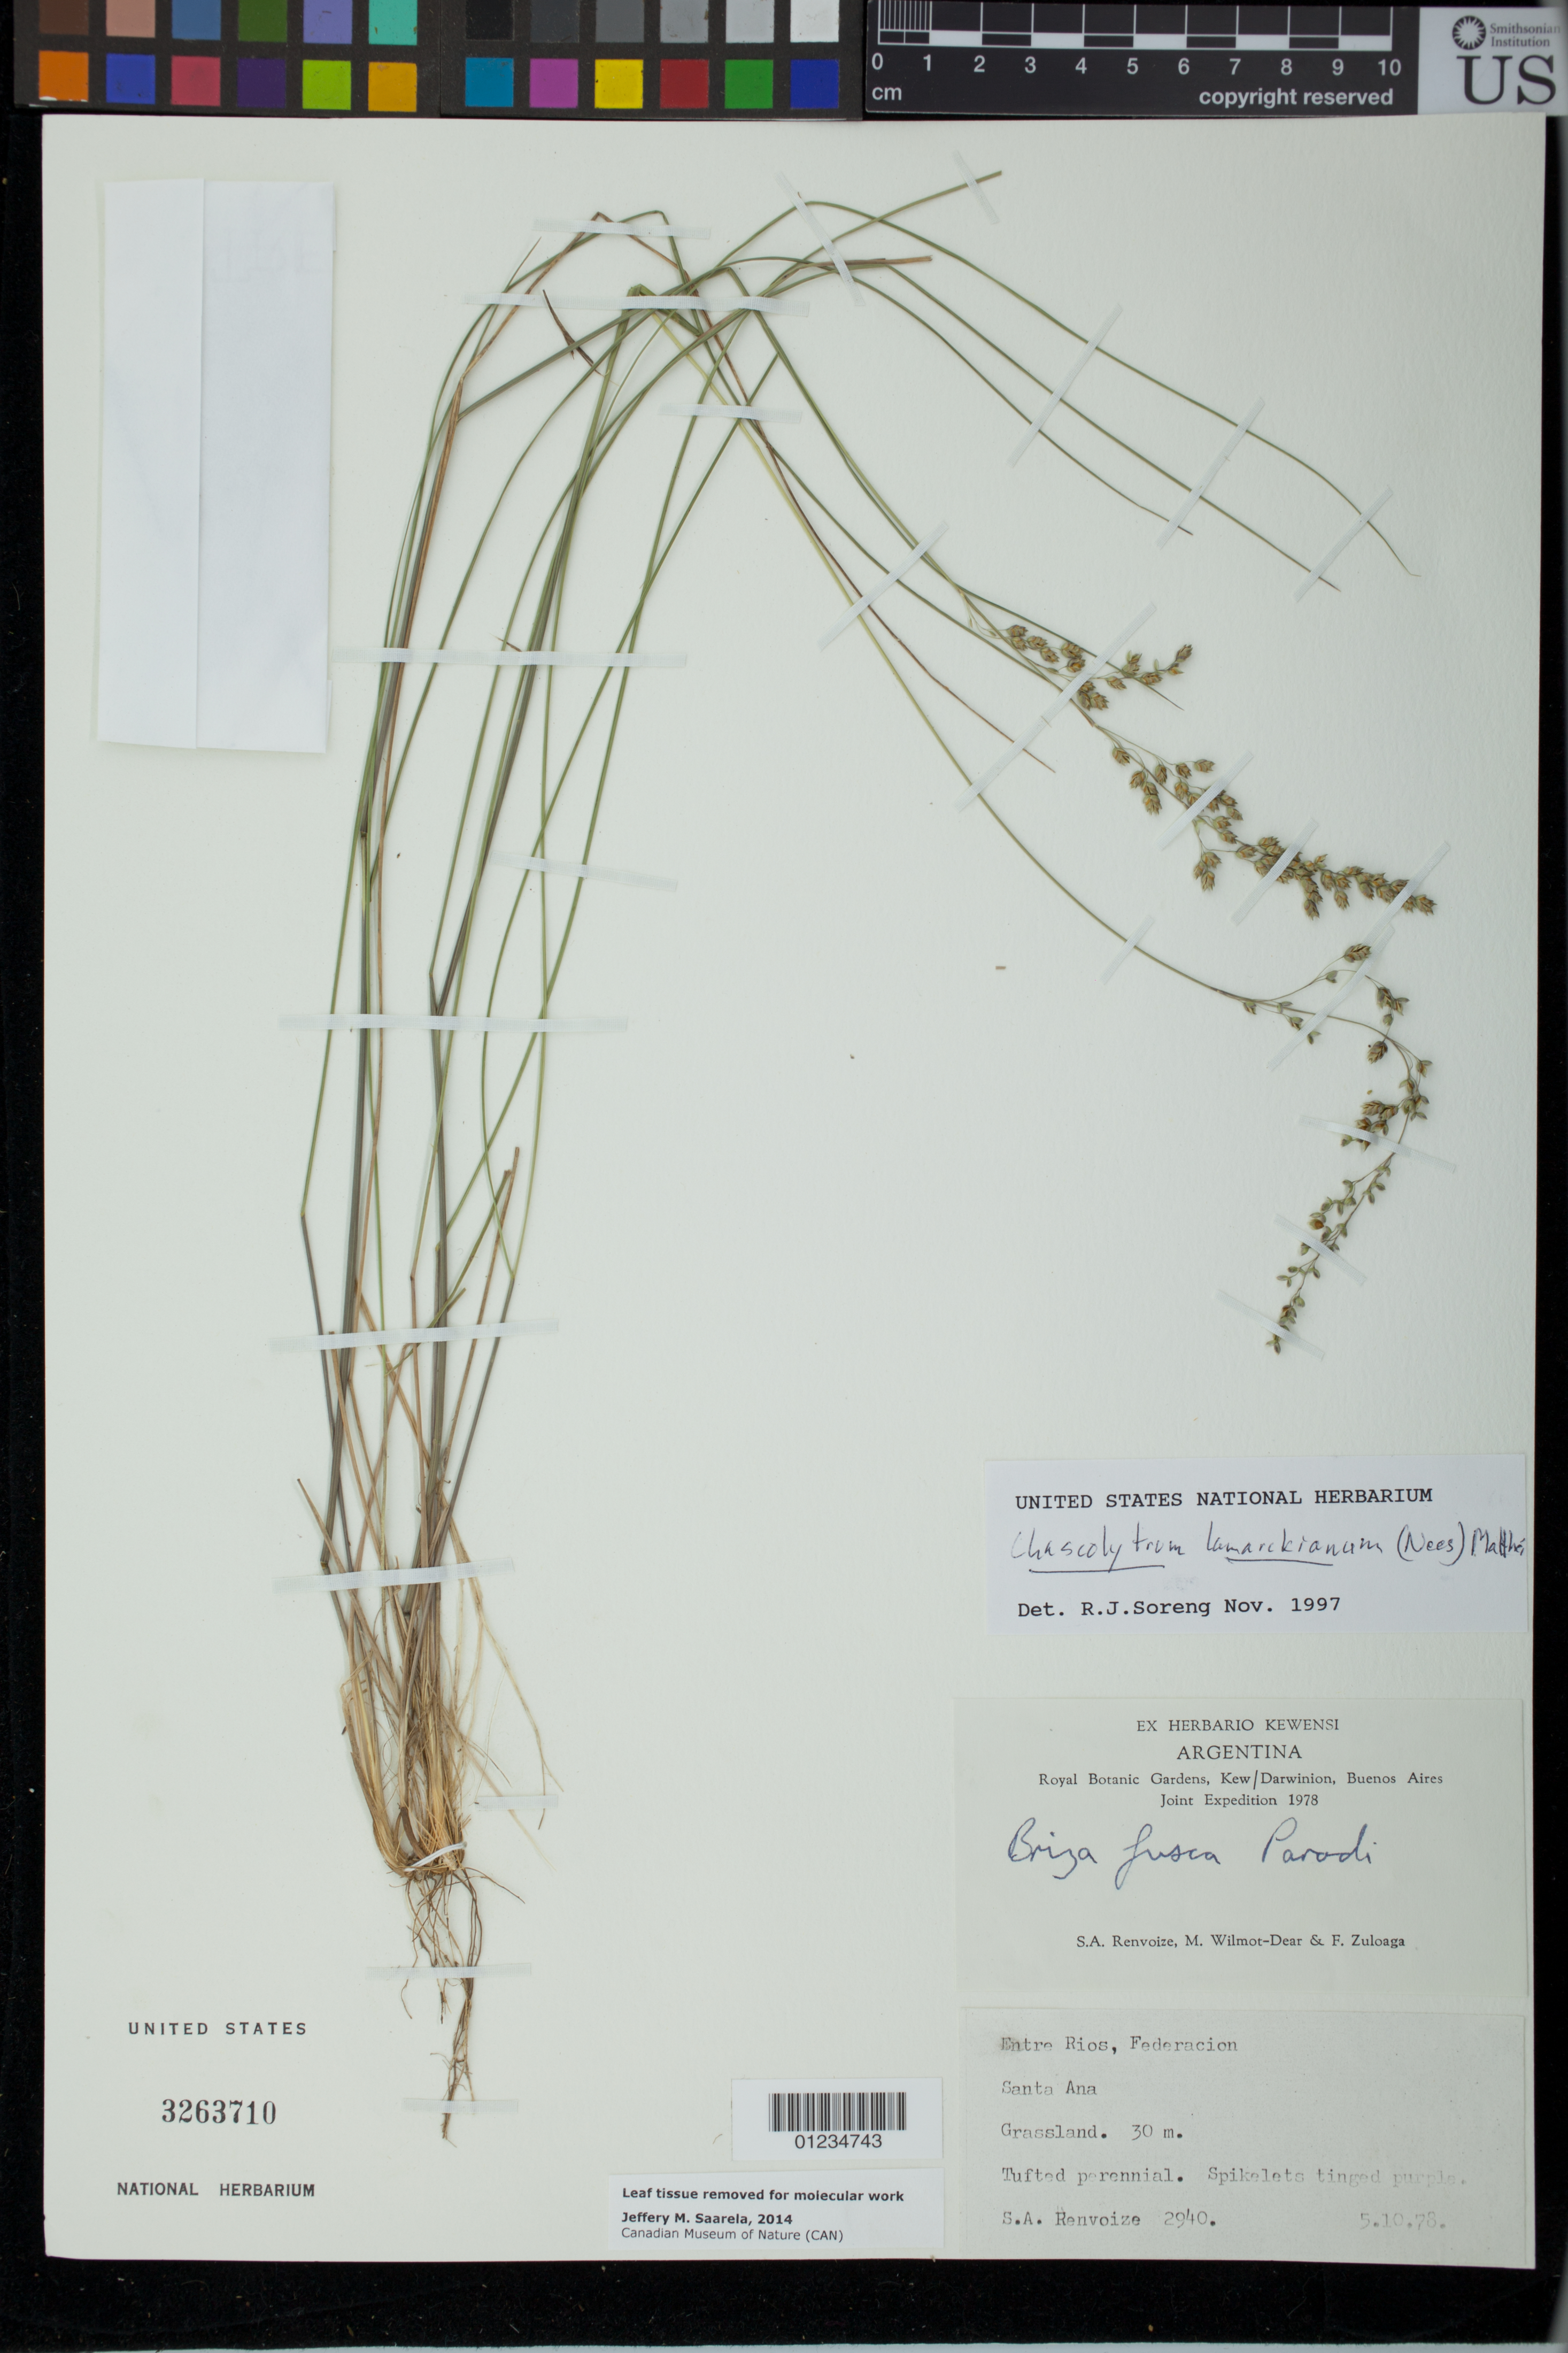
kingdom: Plantae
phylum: Tracheophyta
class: Liliopsida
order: Poales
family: Poaceae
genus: Chascolytrum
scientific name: Chascolytrum lamarckianum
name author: (Nees) Matthei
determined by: Soreng, Robert J., Research Associate (BOT), Smithsonian Institution - National Museum of Natural History (UNITED STATES)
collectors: S. A. Renvoize, M. Wilmot-Dear & F. O. Zuloaga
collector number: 2940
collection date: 1978-10-05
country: Argentina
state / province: Entre Ríos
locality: Santa Ana.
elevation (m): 30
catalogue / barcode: US 3263710